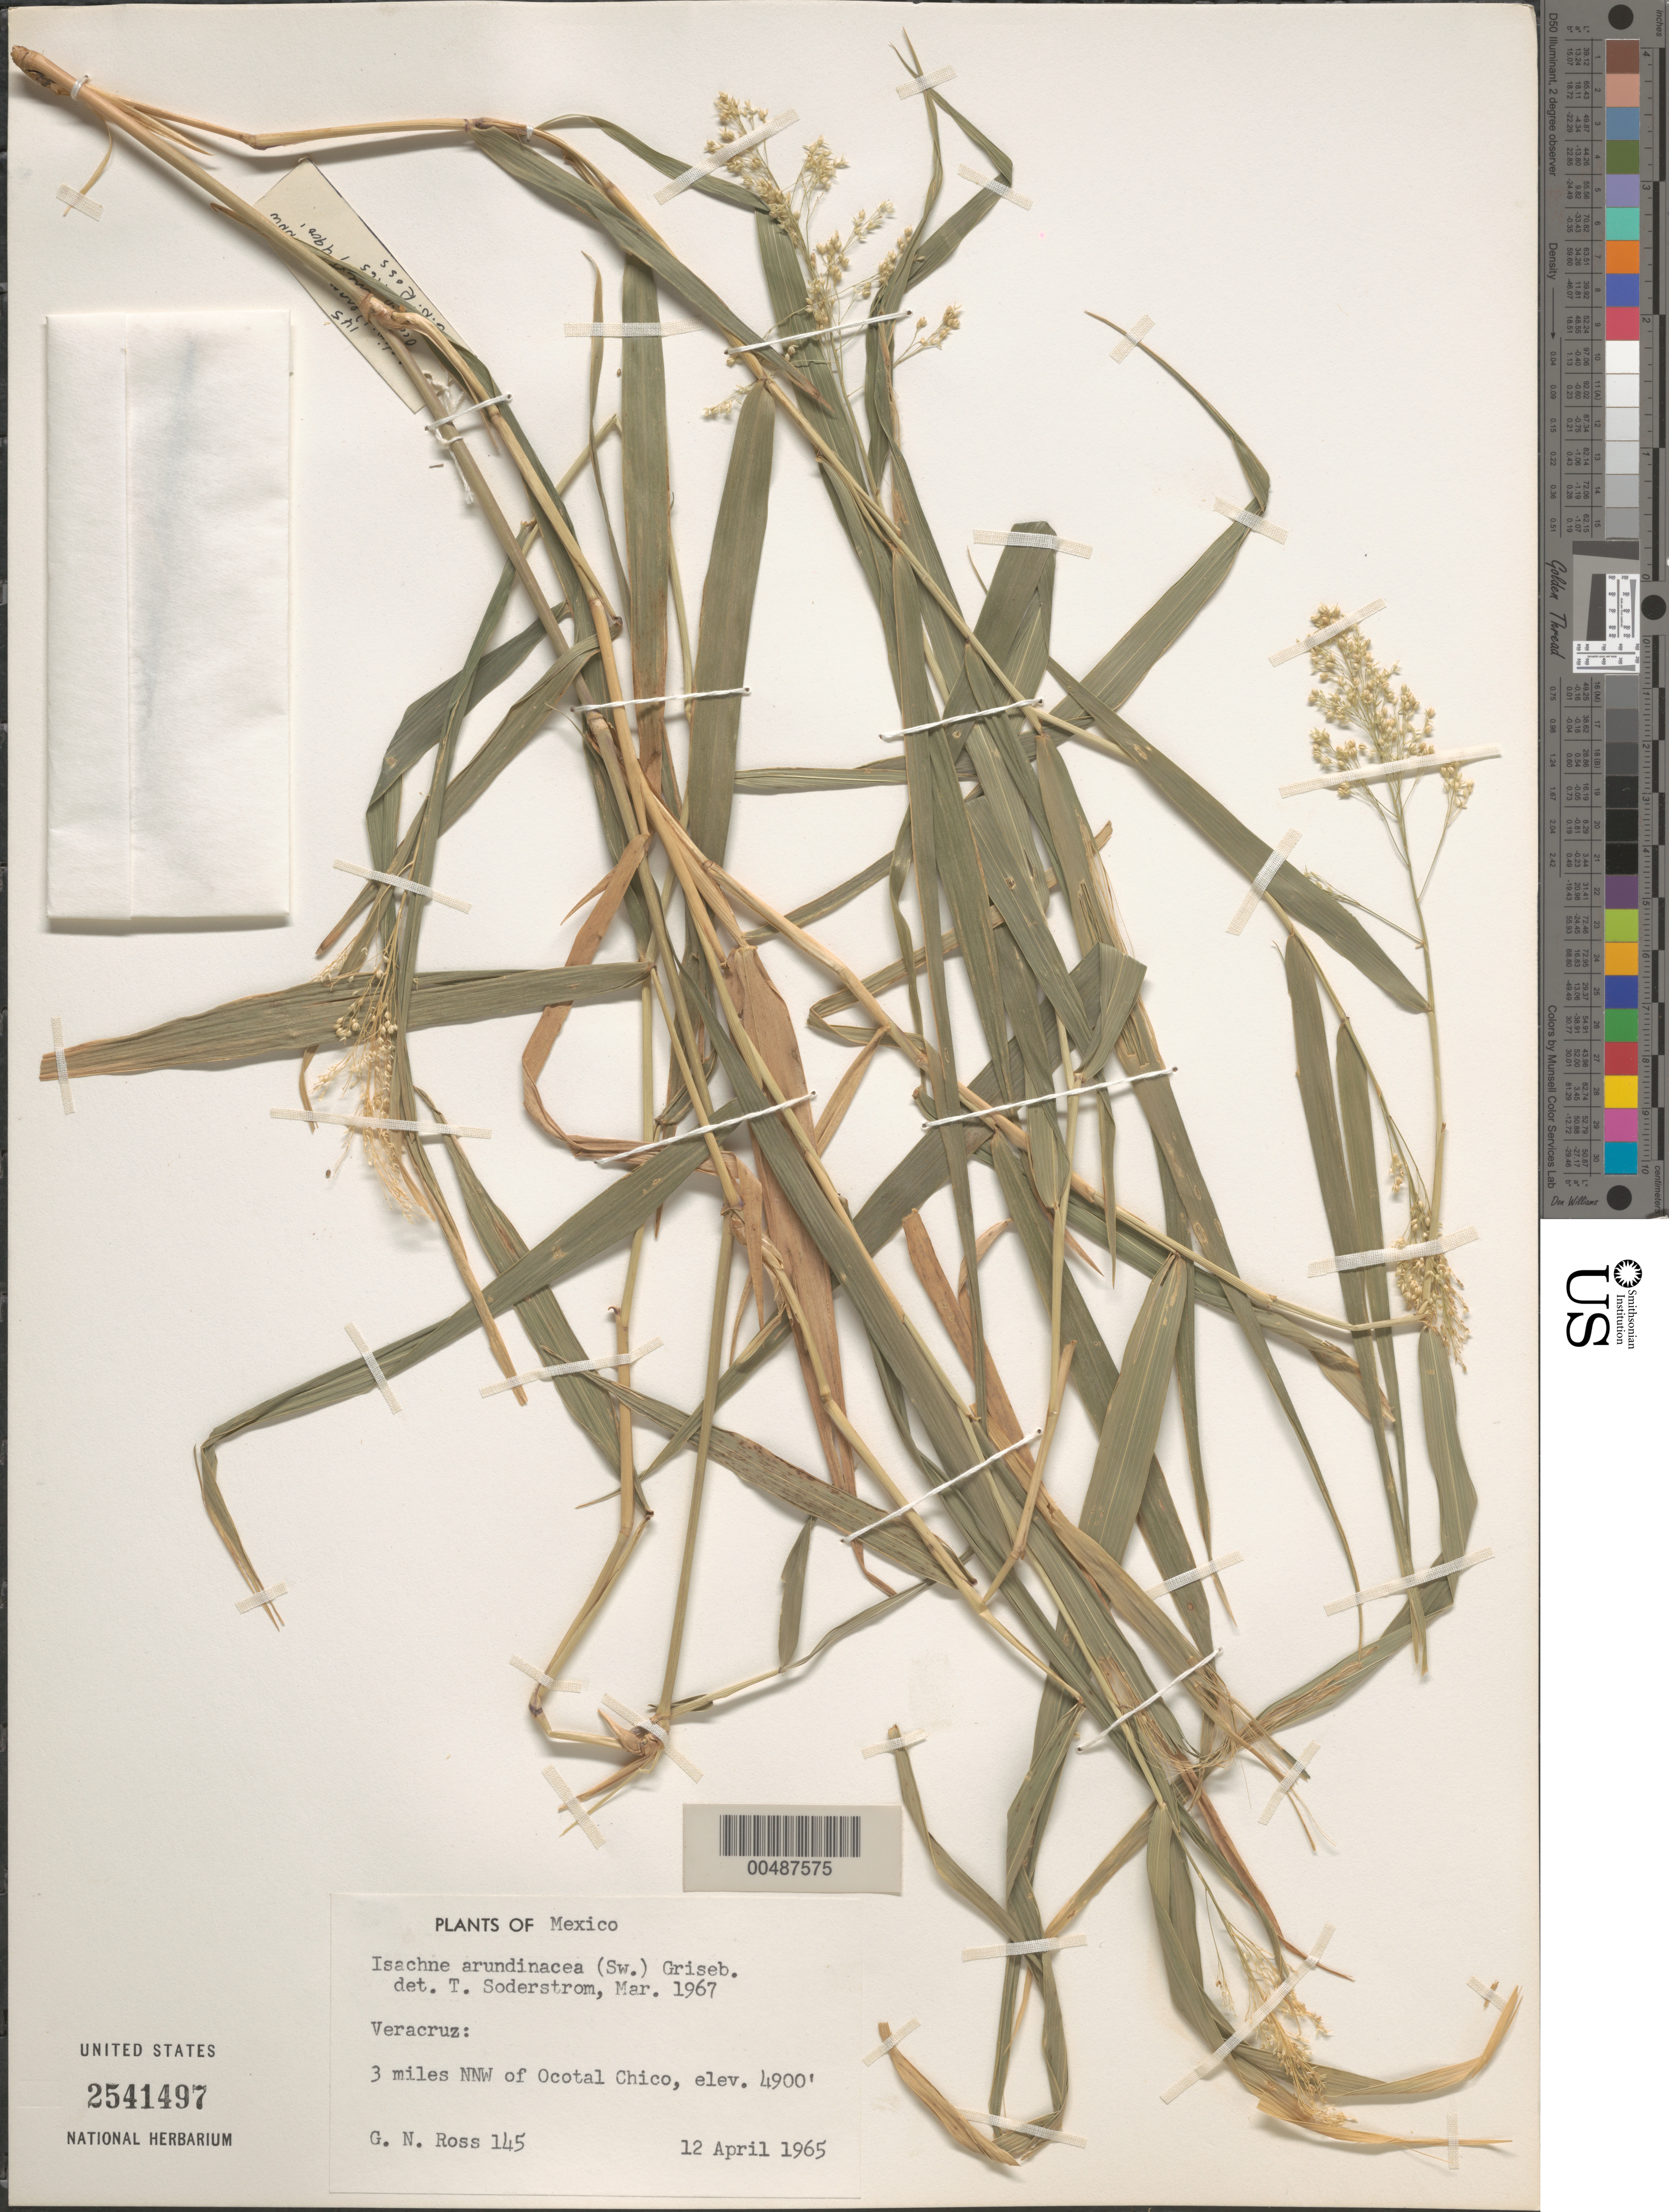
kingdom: Plantae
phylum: Tracheophyta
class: Liliopsida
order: Poales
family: Poaceae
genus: Isachne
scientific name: Isachne arundinacea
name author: (Sw.) Griseb.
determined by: Soderstrom, T. R.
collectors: G. N. Ross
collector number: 145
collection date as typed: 12 Apr 1965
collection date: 1965-04-12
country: Mexico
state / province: Veracruz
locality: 3 mi NNW of Ocotal Chico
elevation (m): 1494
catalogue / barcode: US 2541497